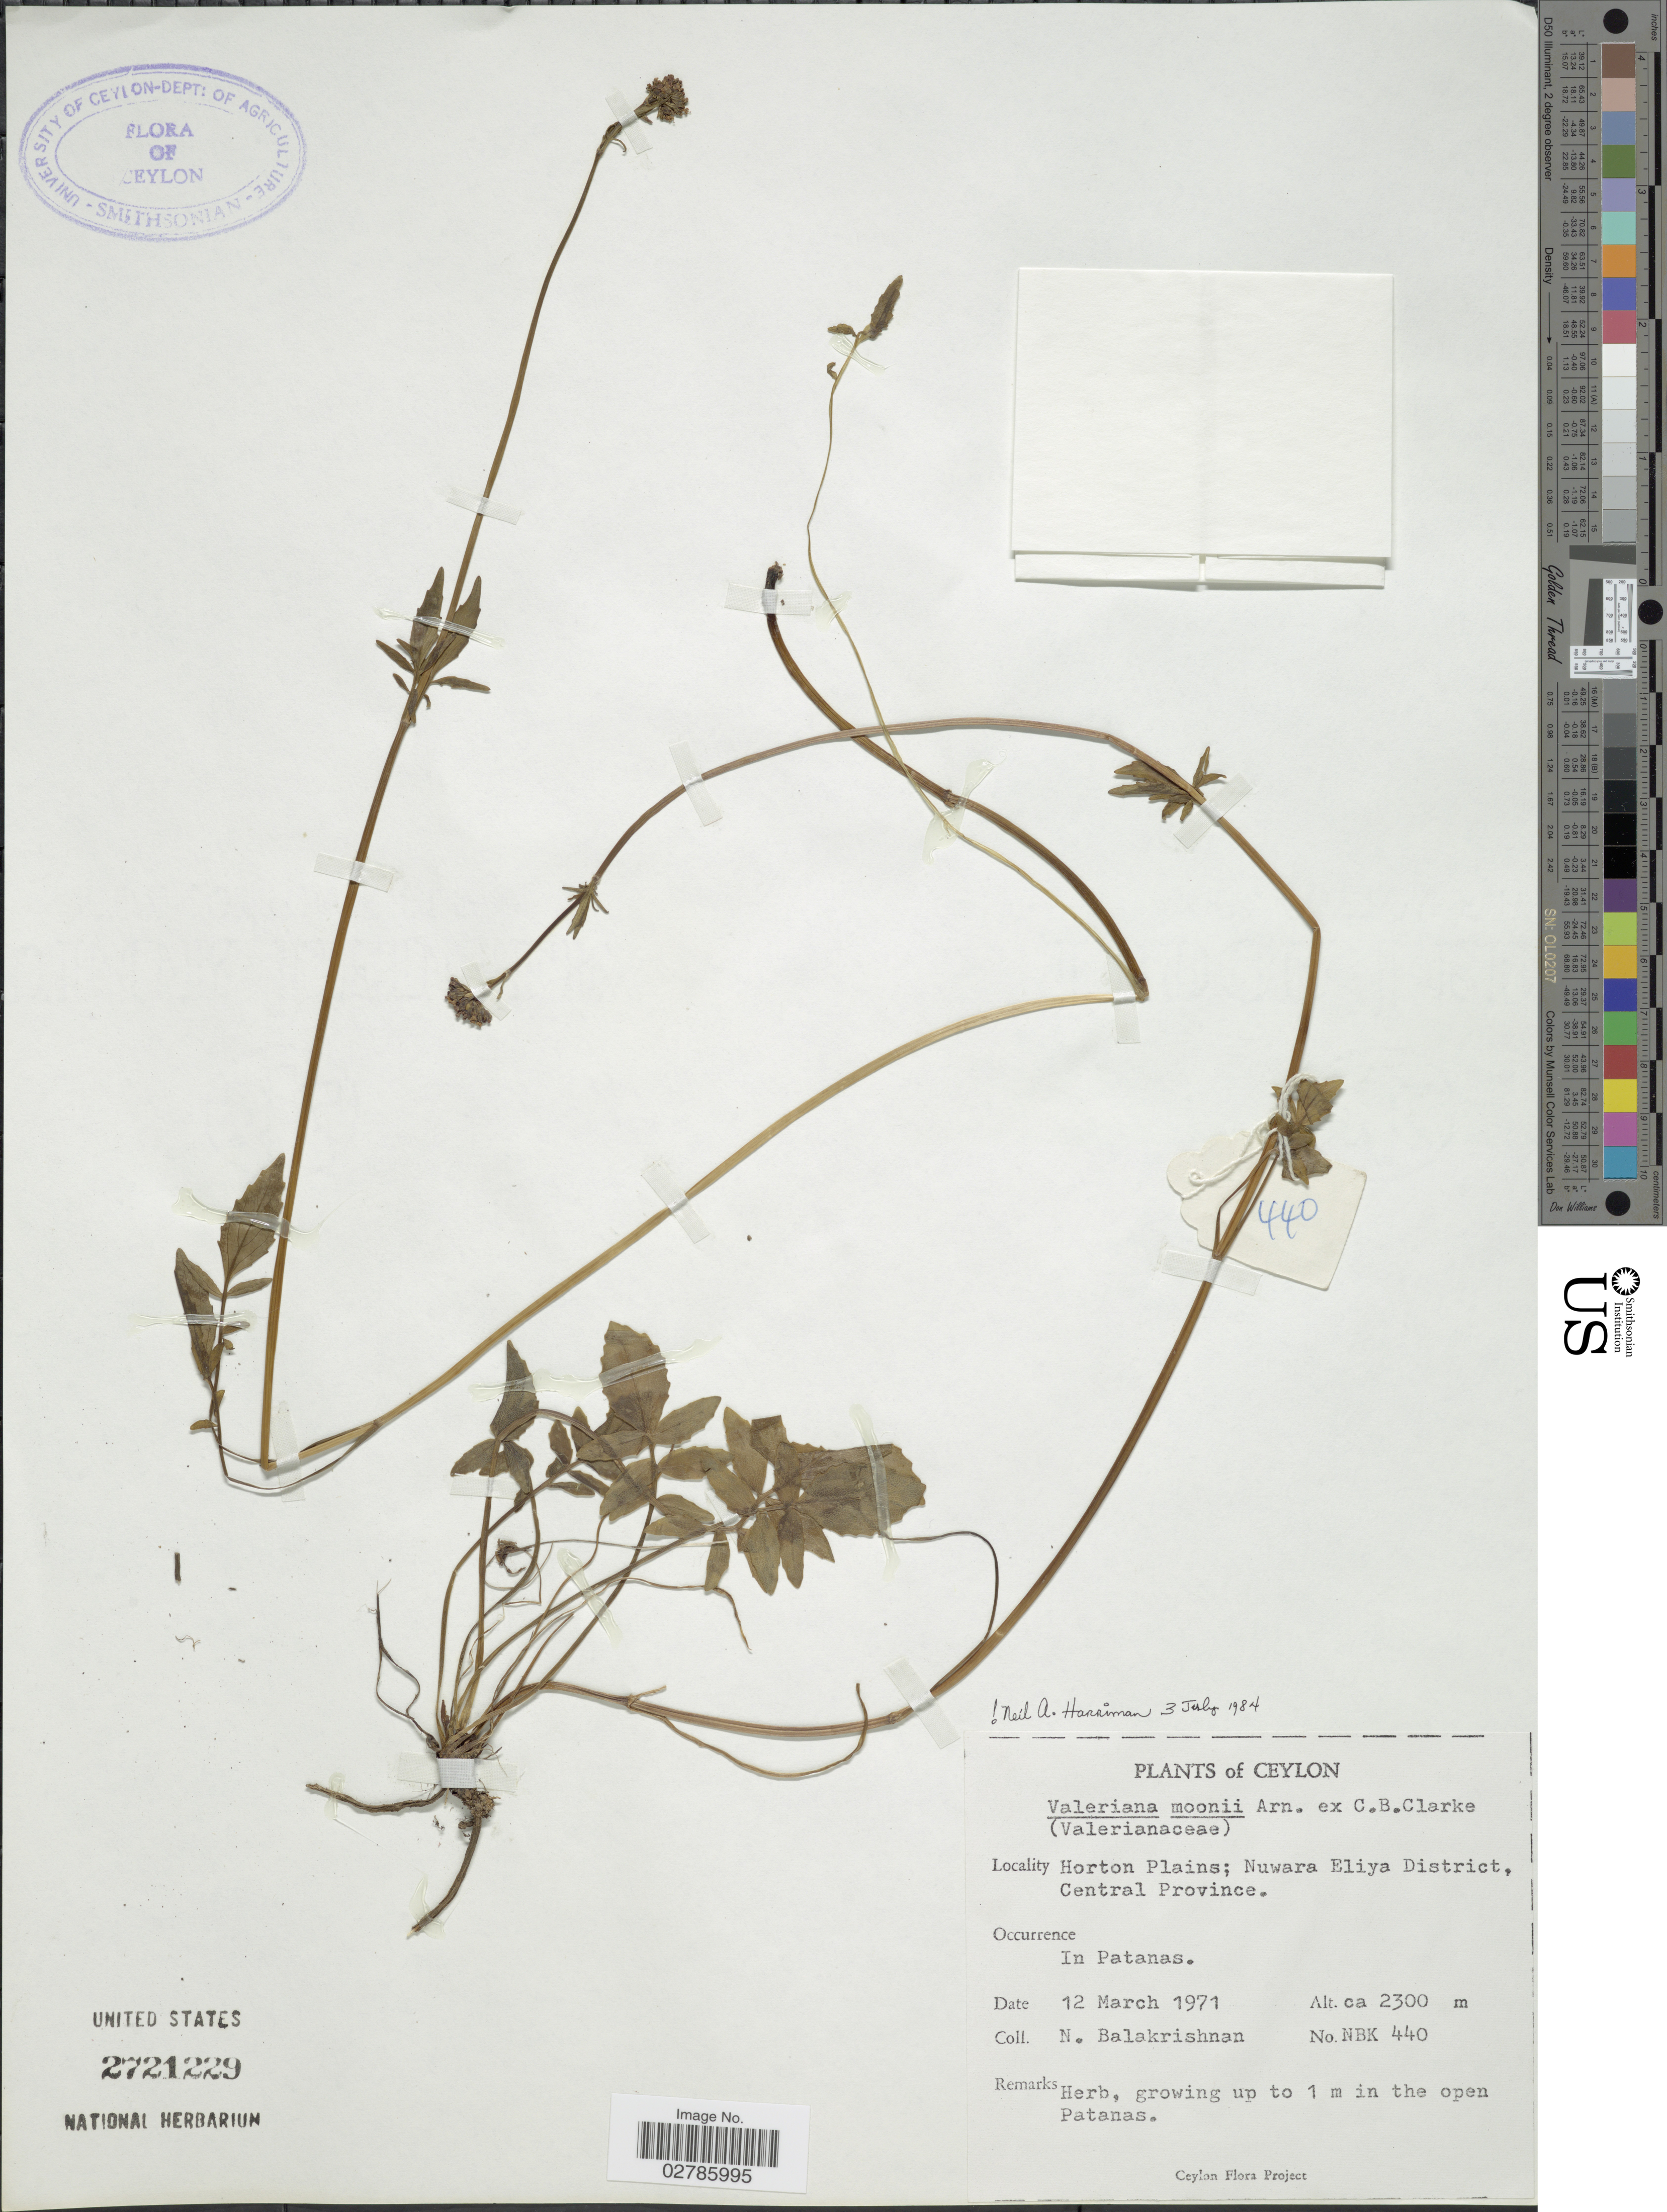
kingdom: Plantae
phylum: Tracheophyta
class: Magnoliopsida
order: Dipsacales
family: Caprifoliaceae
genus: Valeriana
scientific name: Valeriana moonii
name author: Arn.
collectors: N. Balakrishnan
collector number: NBK440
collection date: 1971-03-12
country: Sri Lanka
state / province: Central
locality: Ceylon. Horton Plains. Nuwara Eliya District, Central Province.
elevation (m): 2300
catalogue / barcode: US 2721229